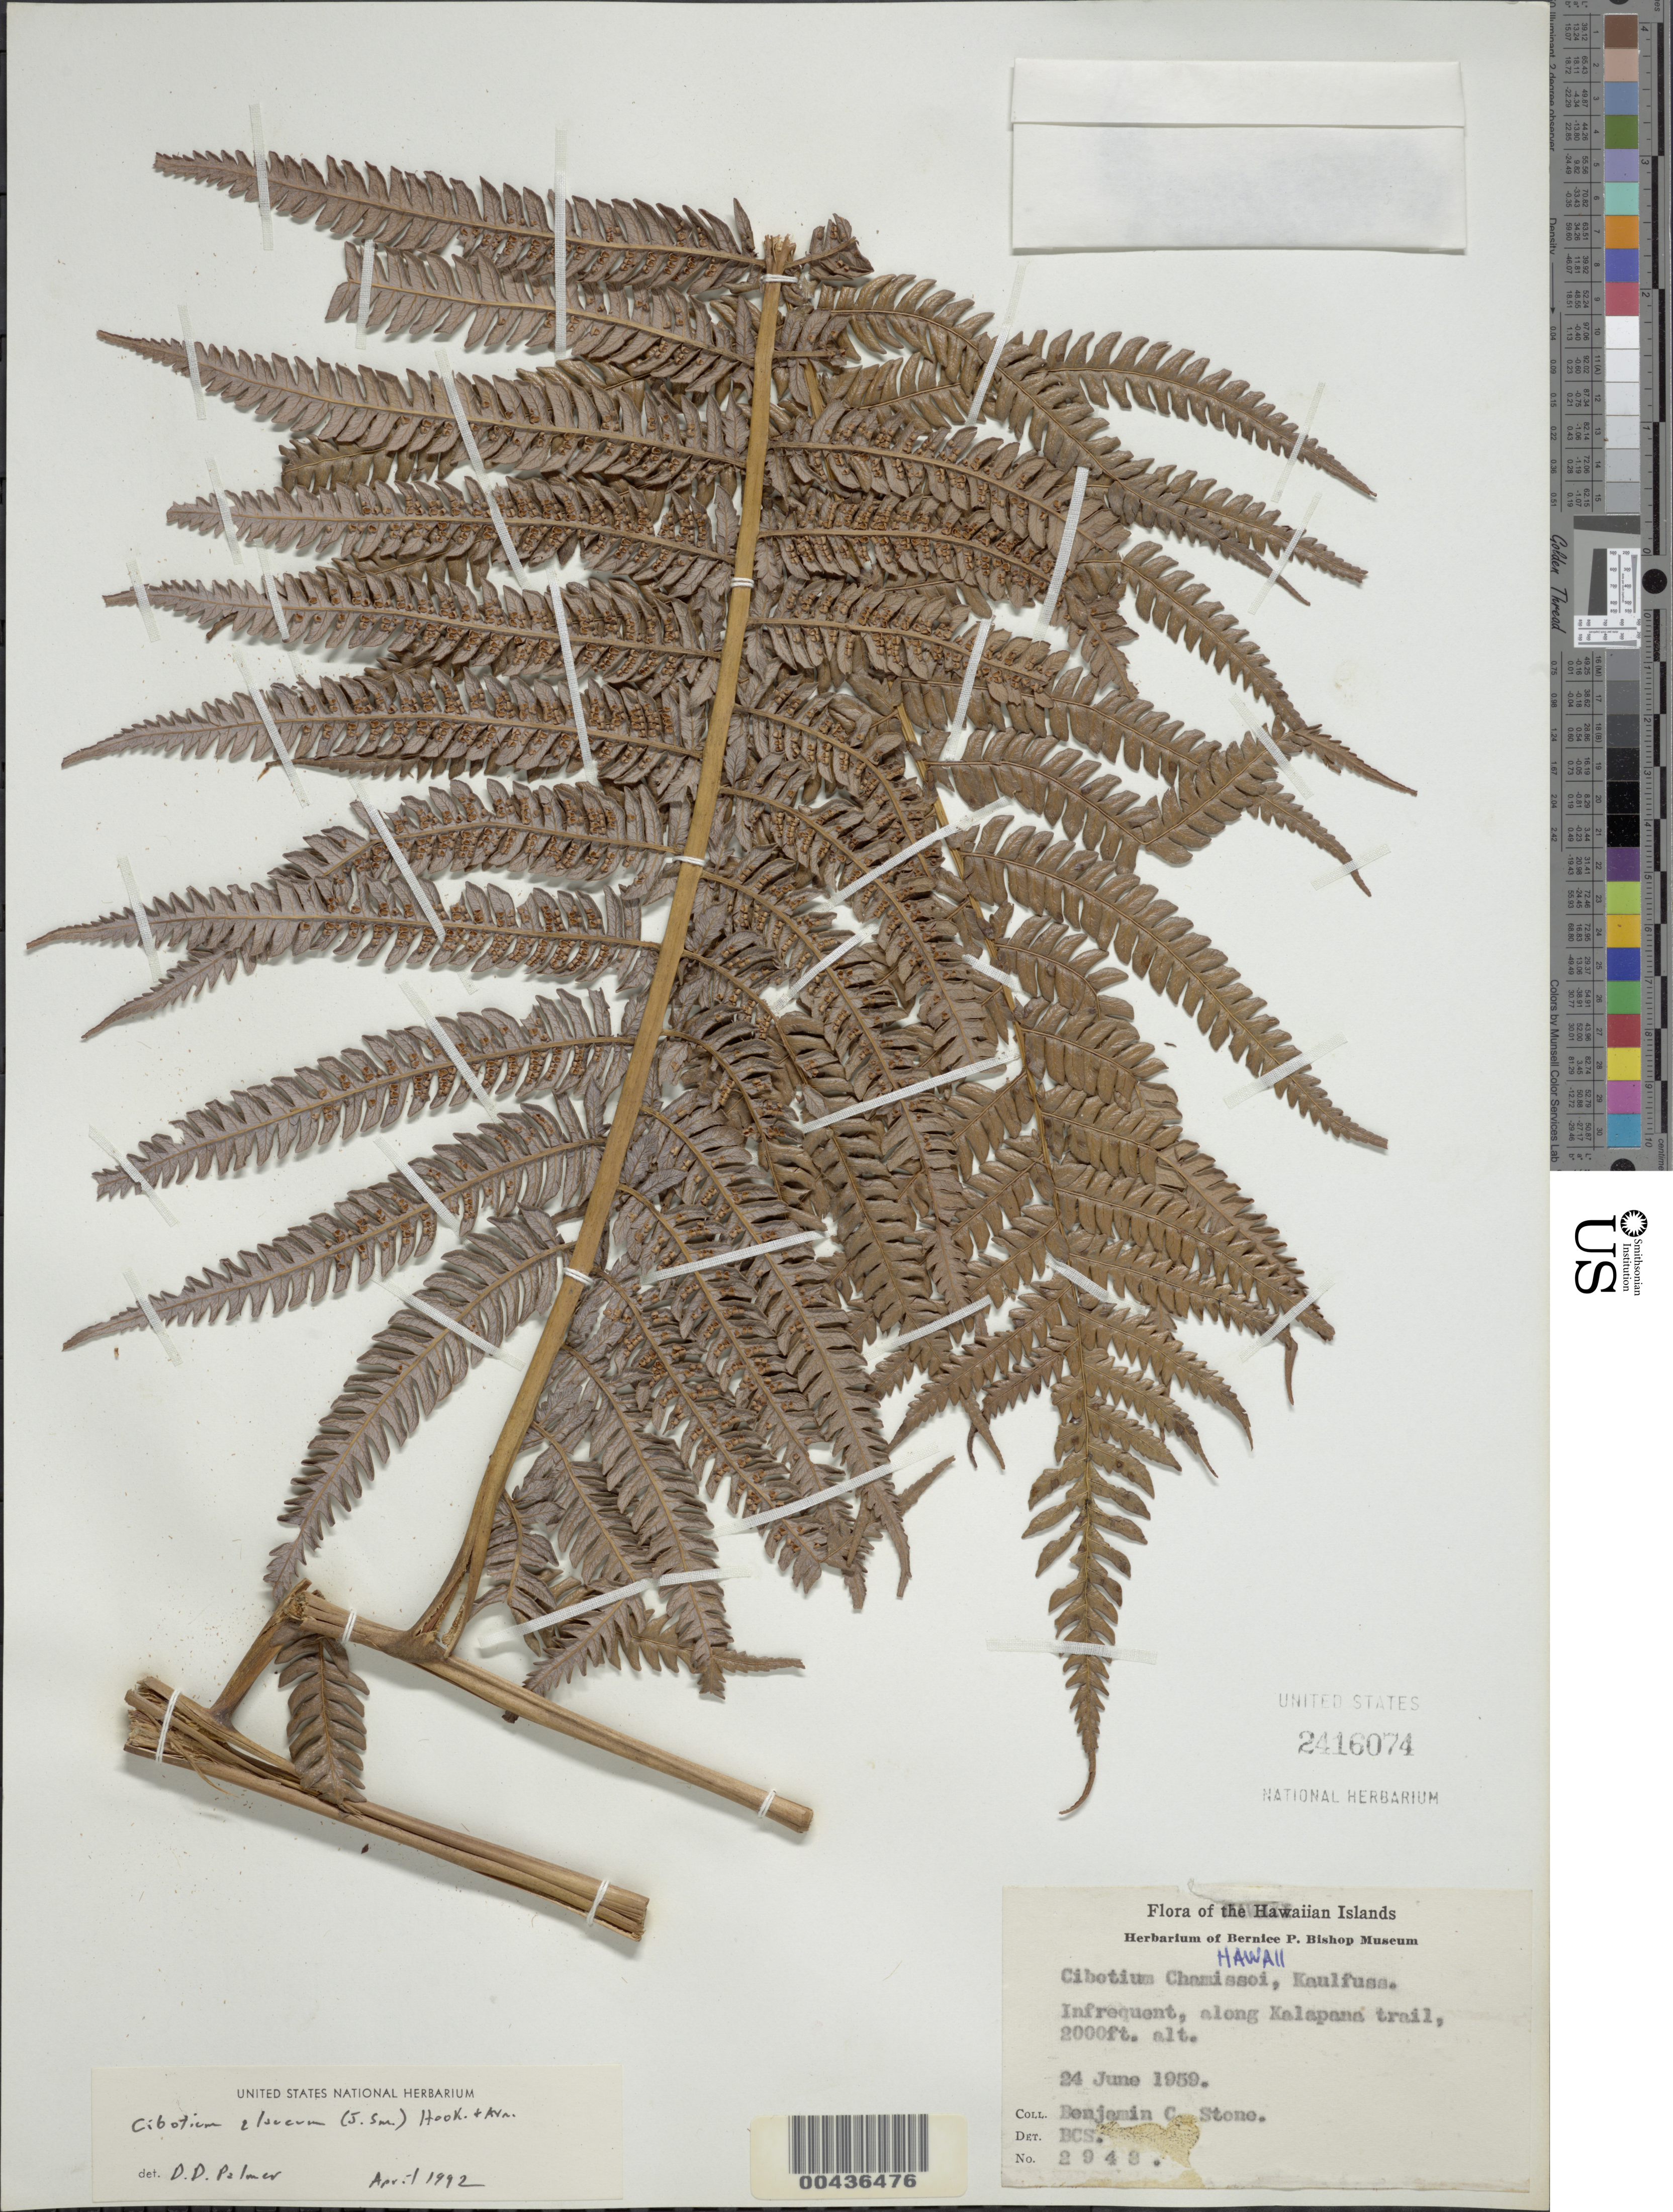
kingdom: Plantae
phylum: Tracheophyta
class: Polypodiopsida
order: Cyatheales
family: Cibotiaceae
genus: Cibotium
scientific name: Cibotium glaucum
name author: (Sm.) Hook. & Arn.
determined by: Palmer, D. D.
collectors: B. C. Stone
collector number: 2943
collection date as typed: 24 Jun 1959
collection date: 1959-06-24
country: United States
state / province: Hawaii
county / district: Hawaii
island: Hawaii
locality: Along Kalapena trail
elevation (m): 610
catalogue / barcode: US 2416074